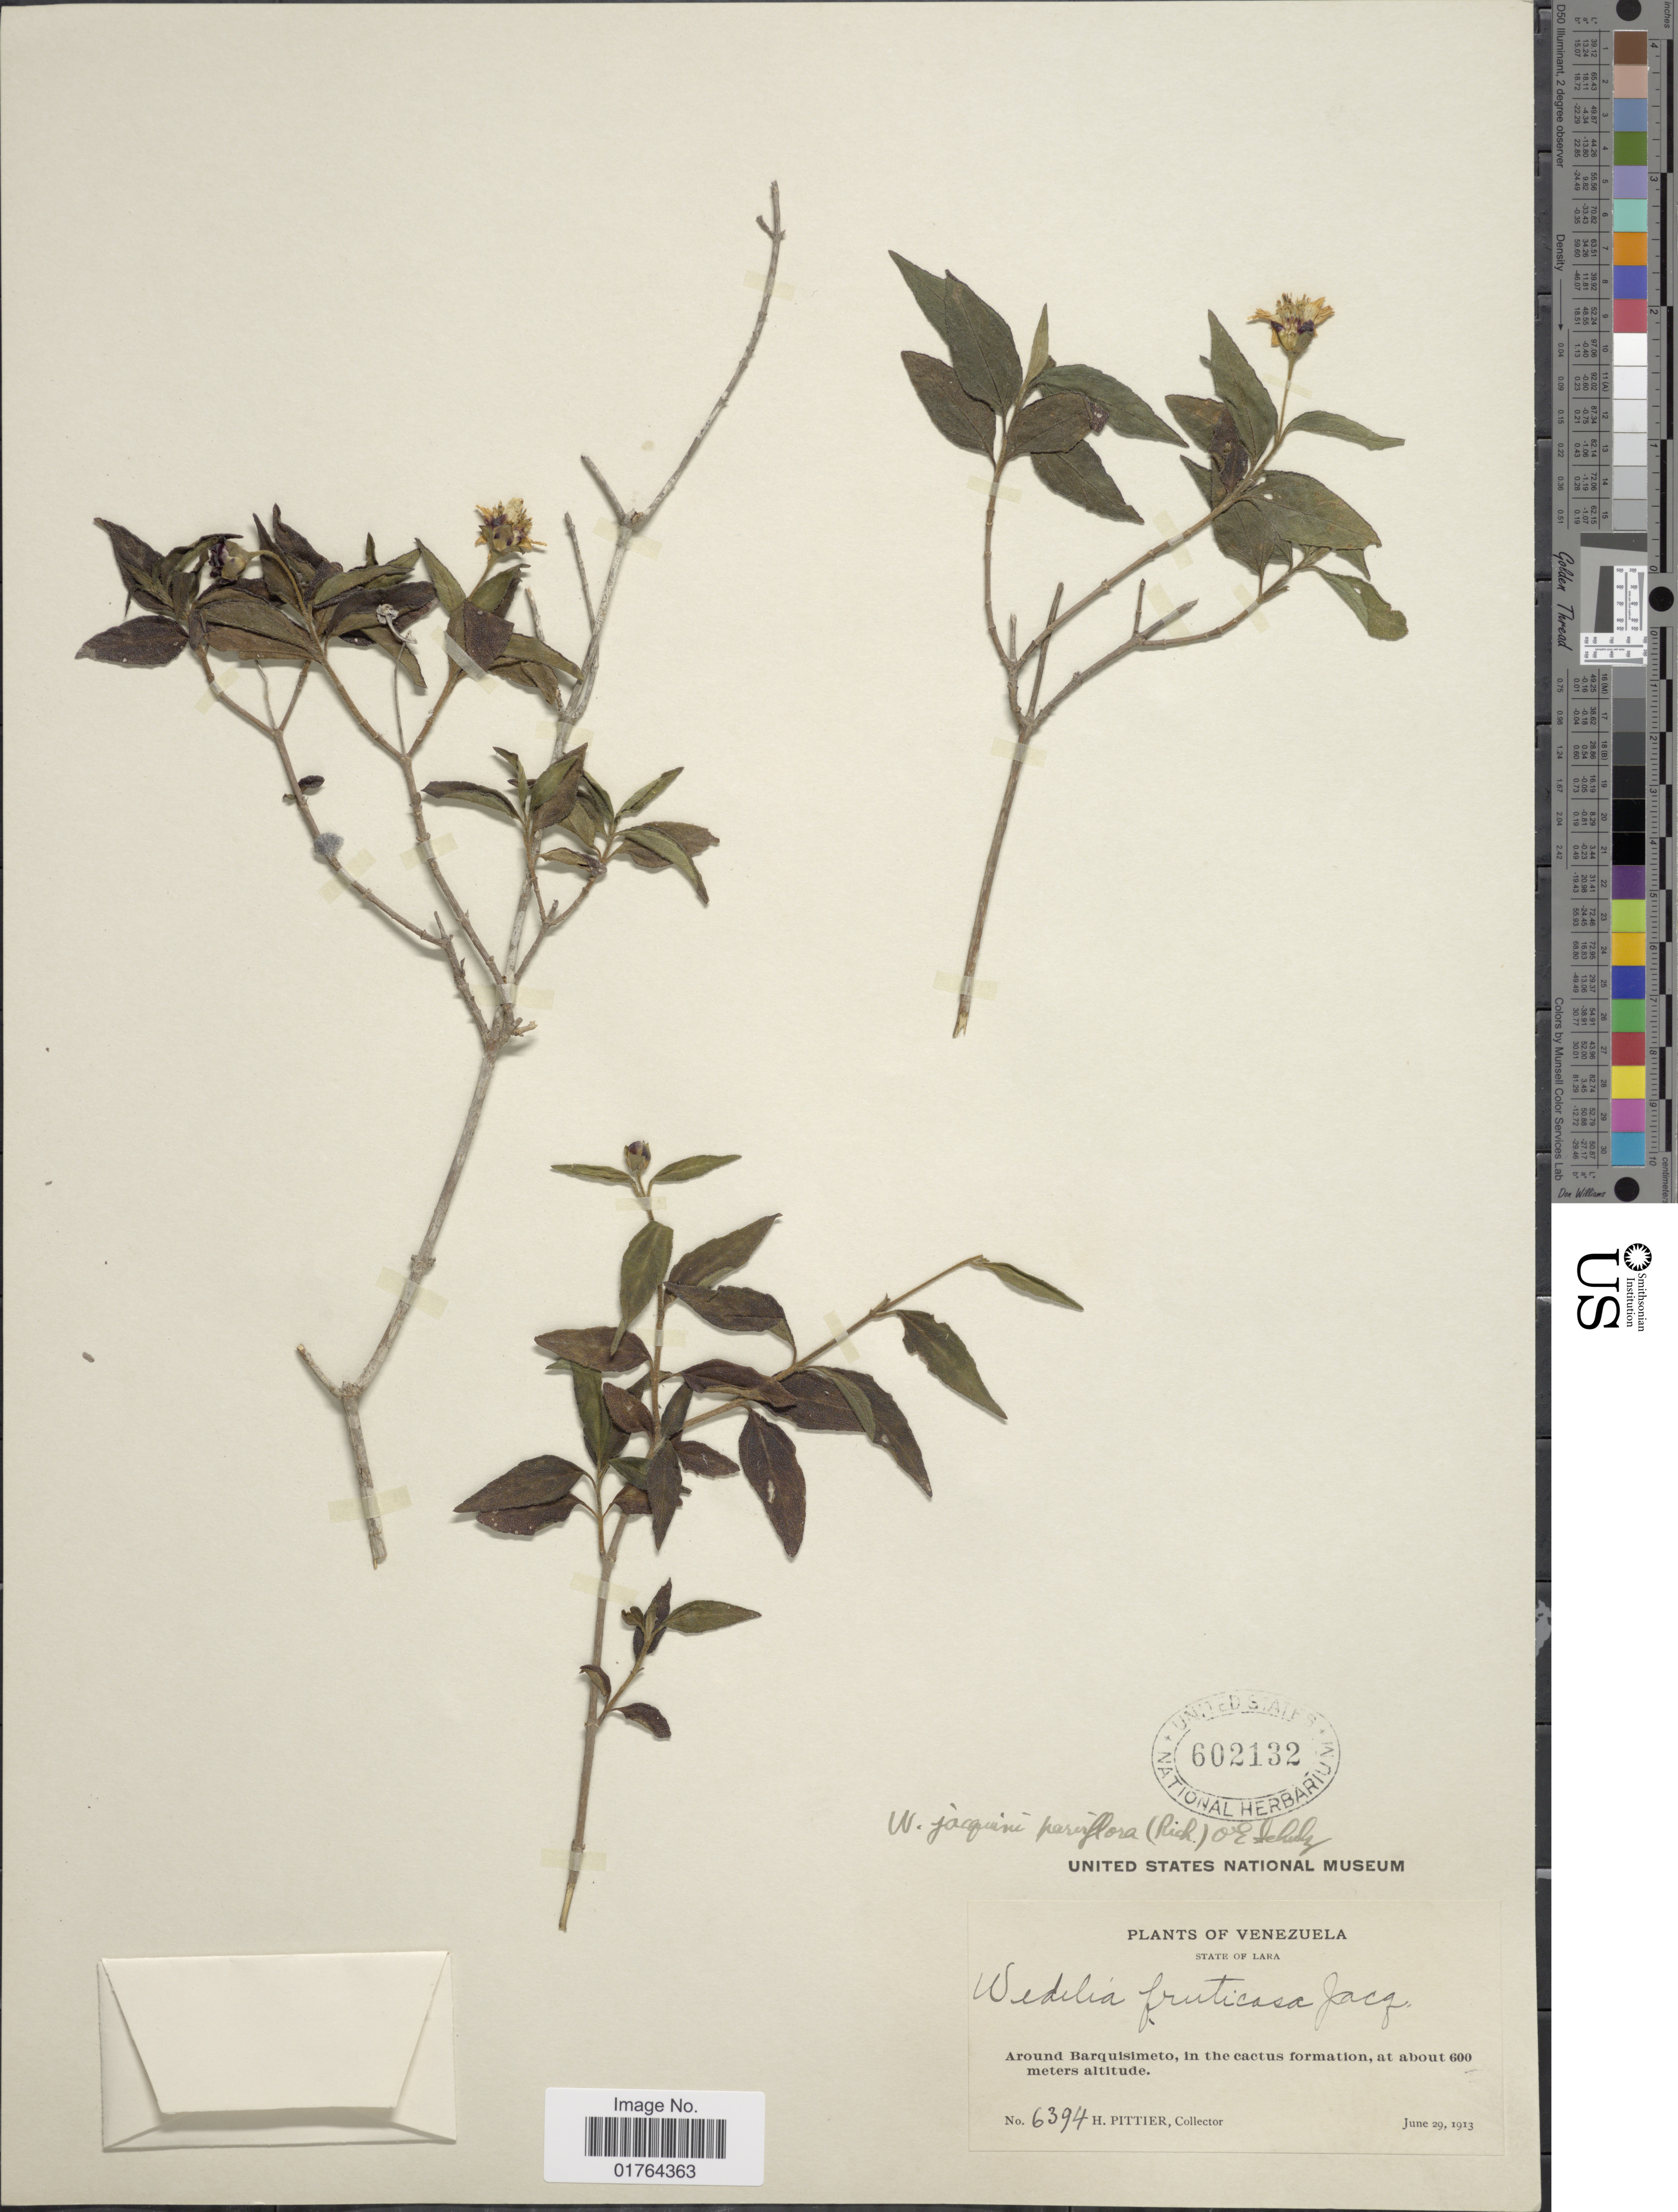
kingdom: Plantae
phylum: Tracheophyta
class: Magnoliopsida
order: Asterales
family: Asteraceae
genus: Wedelia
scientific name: Wedelia calycina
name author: Rich.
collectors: H. F. Pittier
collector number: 6394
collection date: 1913-06-29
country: Venezuela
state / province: Lara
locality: State of Lara, Around Barquisimeto, in the cacytus formation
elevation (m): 600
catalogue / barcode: US 602132